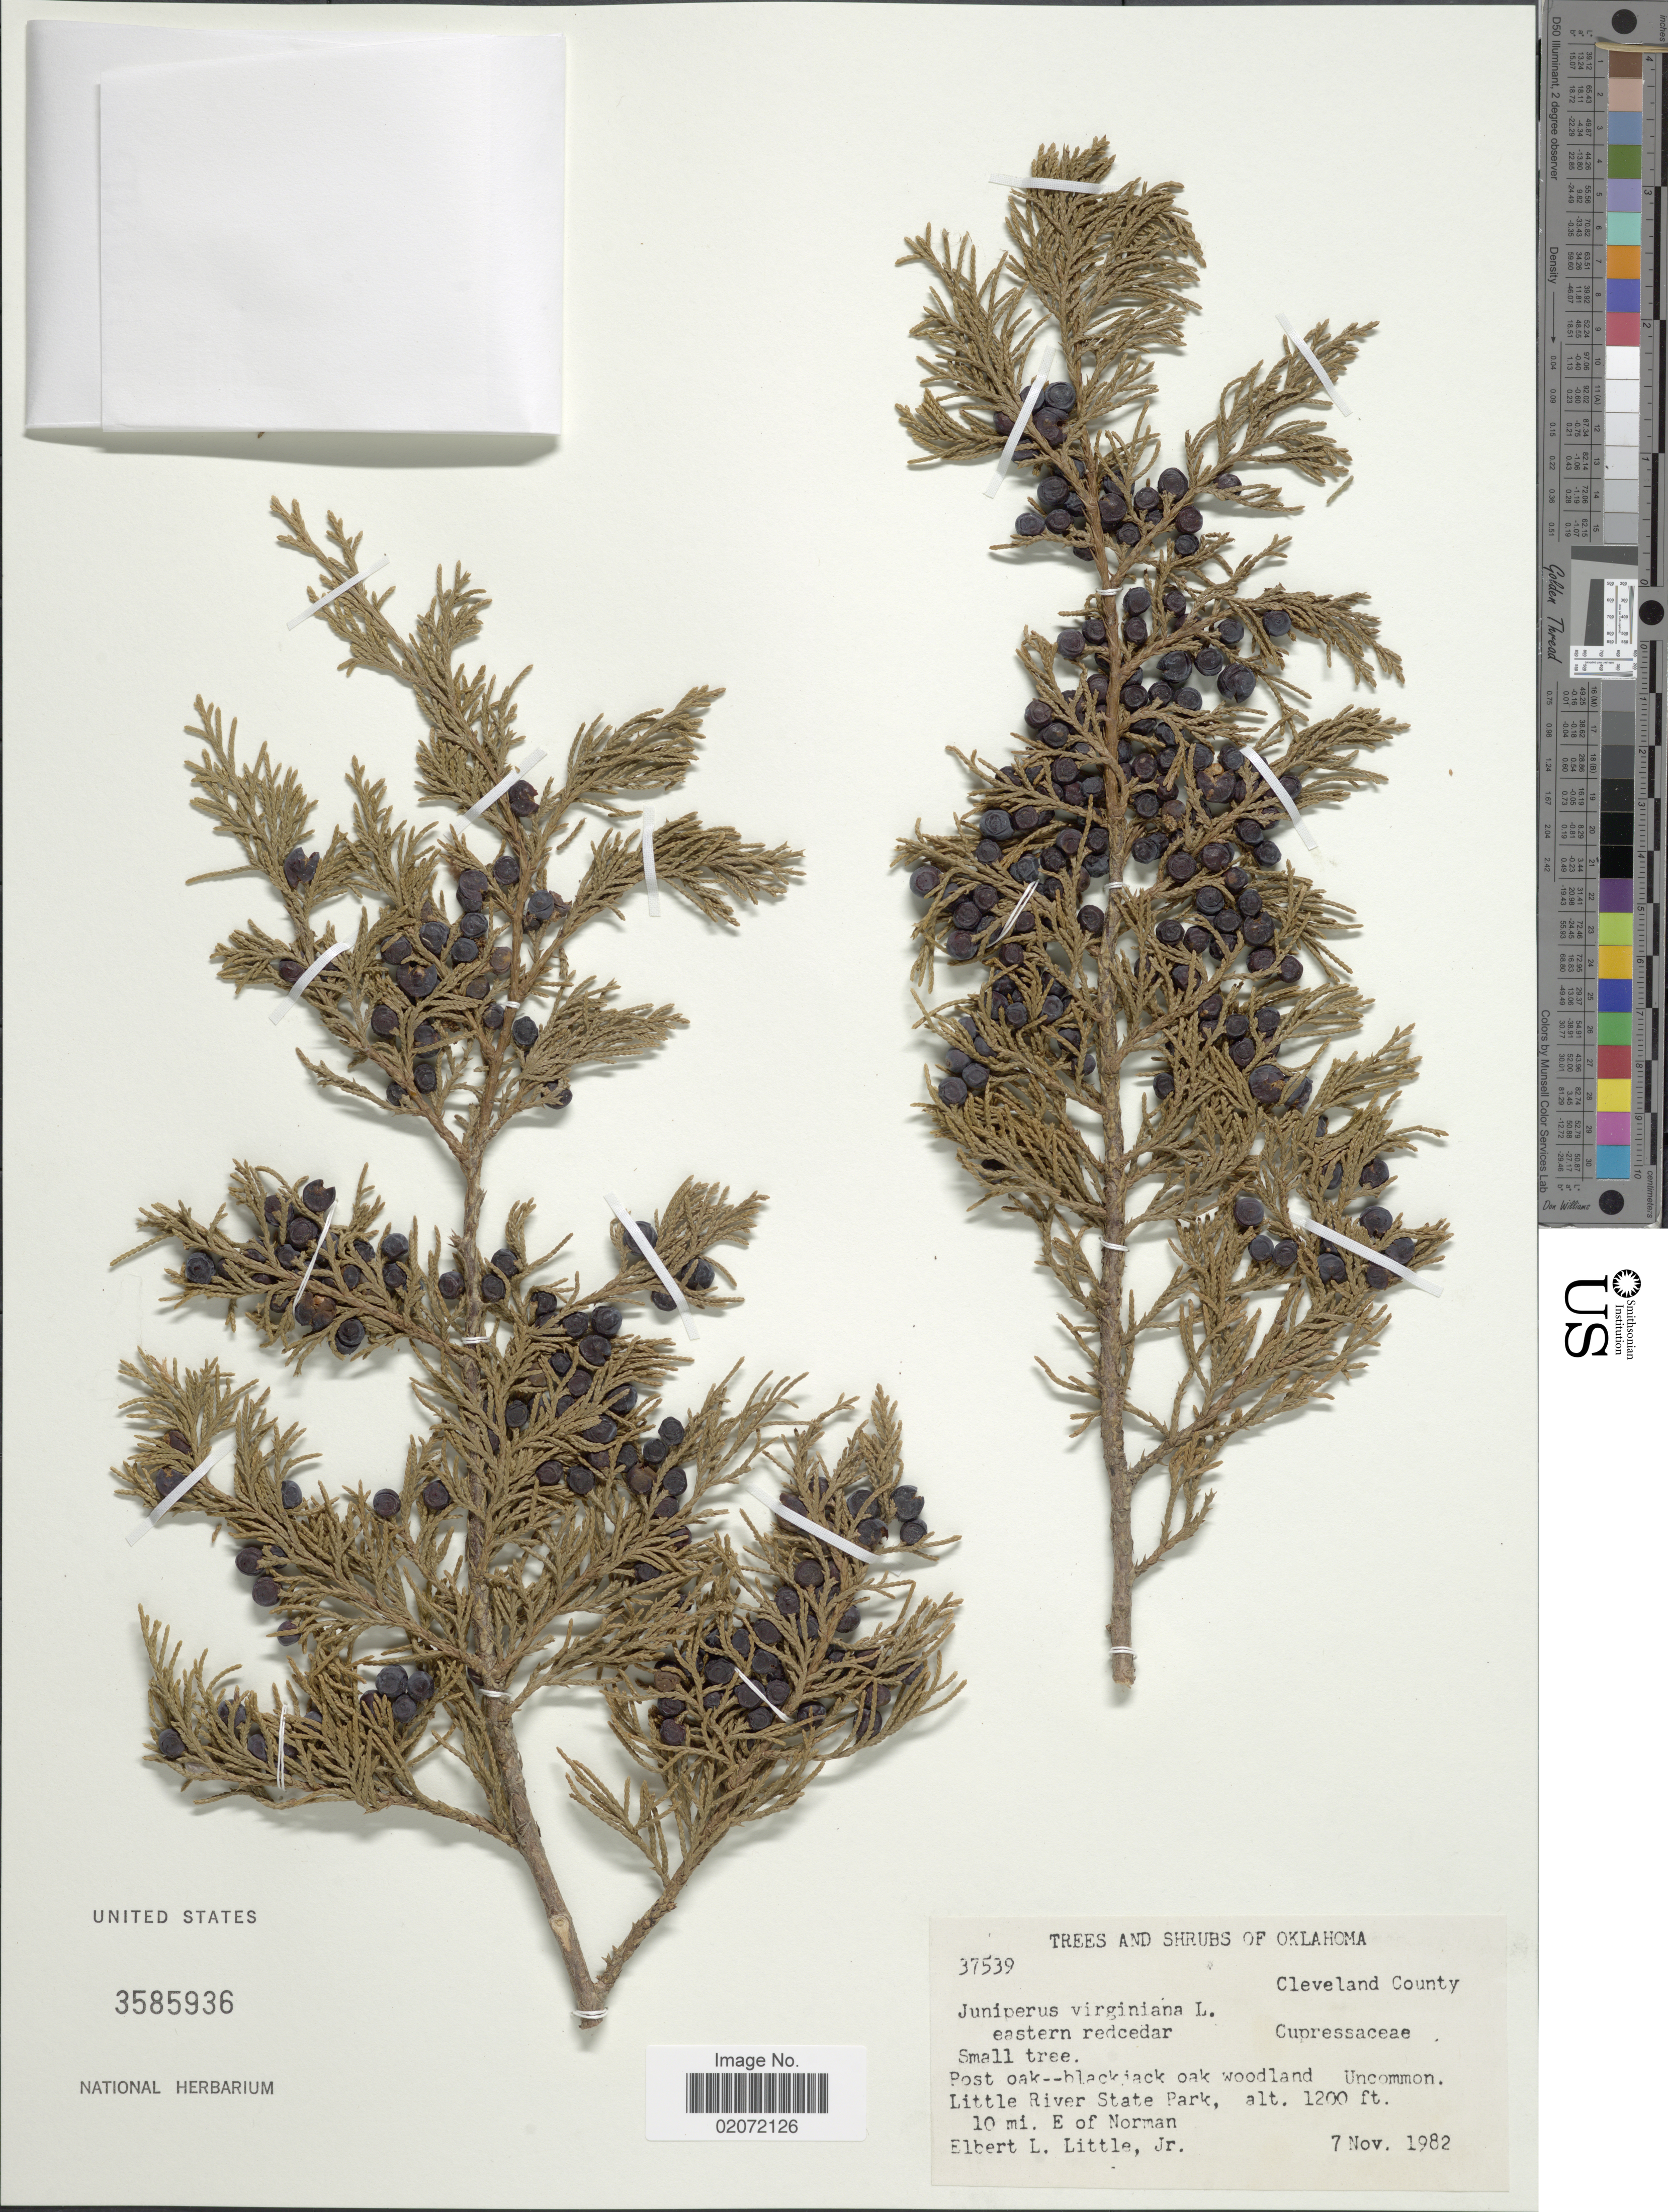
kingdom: Plantae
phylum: Tracheophyta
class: Pinopsida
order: Pinales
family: Cupressaceae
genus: Juniperus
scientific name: Juniperus virginiana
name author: L.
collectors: E. L. Little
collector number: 37539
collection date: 1982-11-07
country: United States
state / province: Oklahoma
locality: Cleveland County. Post -oak Blackjack oak woodland.10 mi E. of Norman.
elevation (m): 366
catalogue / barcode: US 3585936